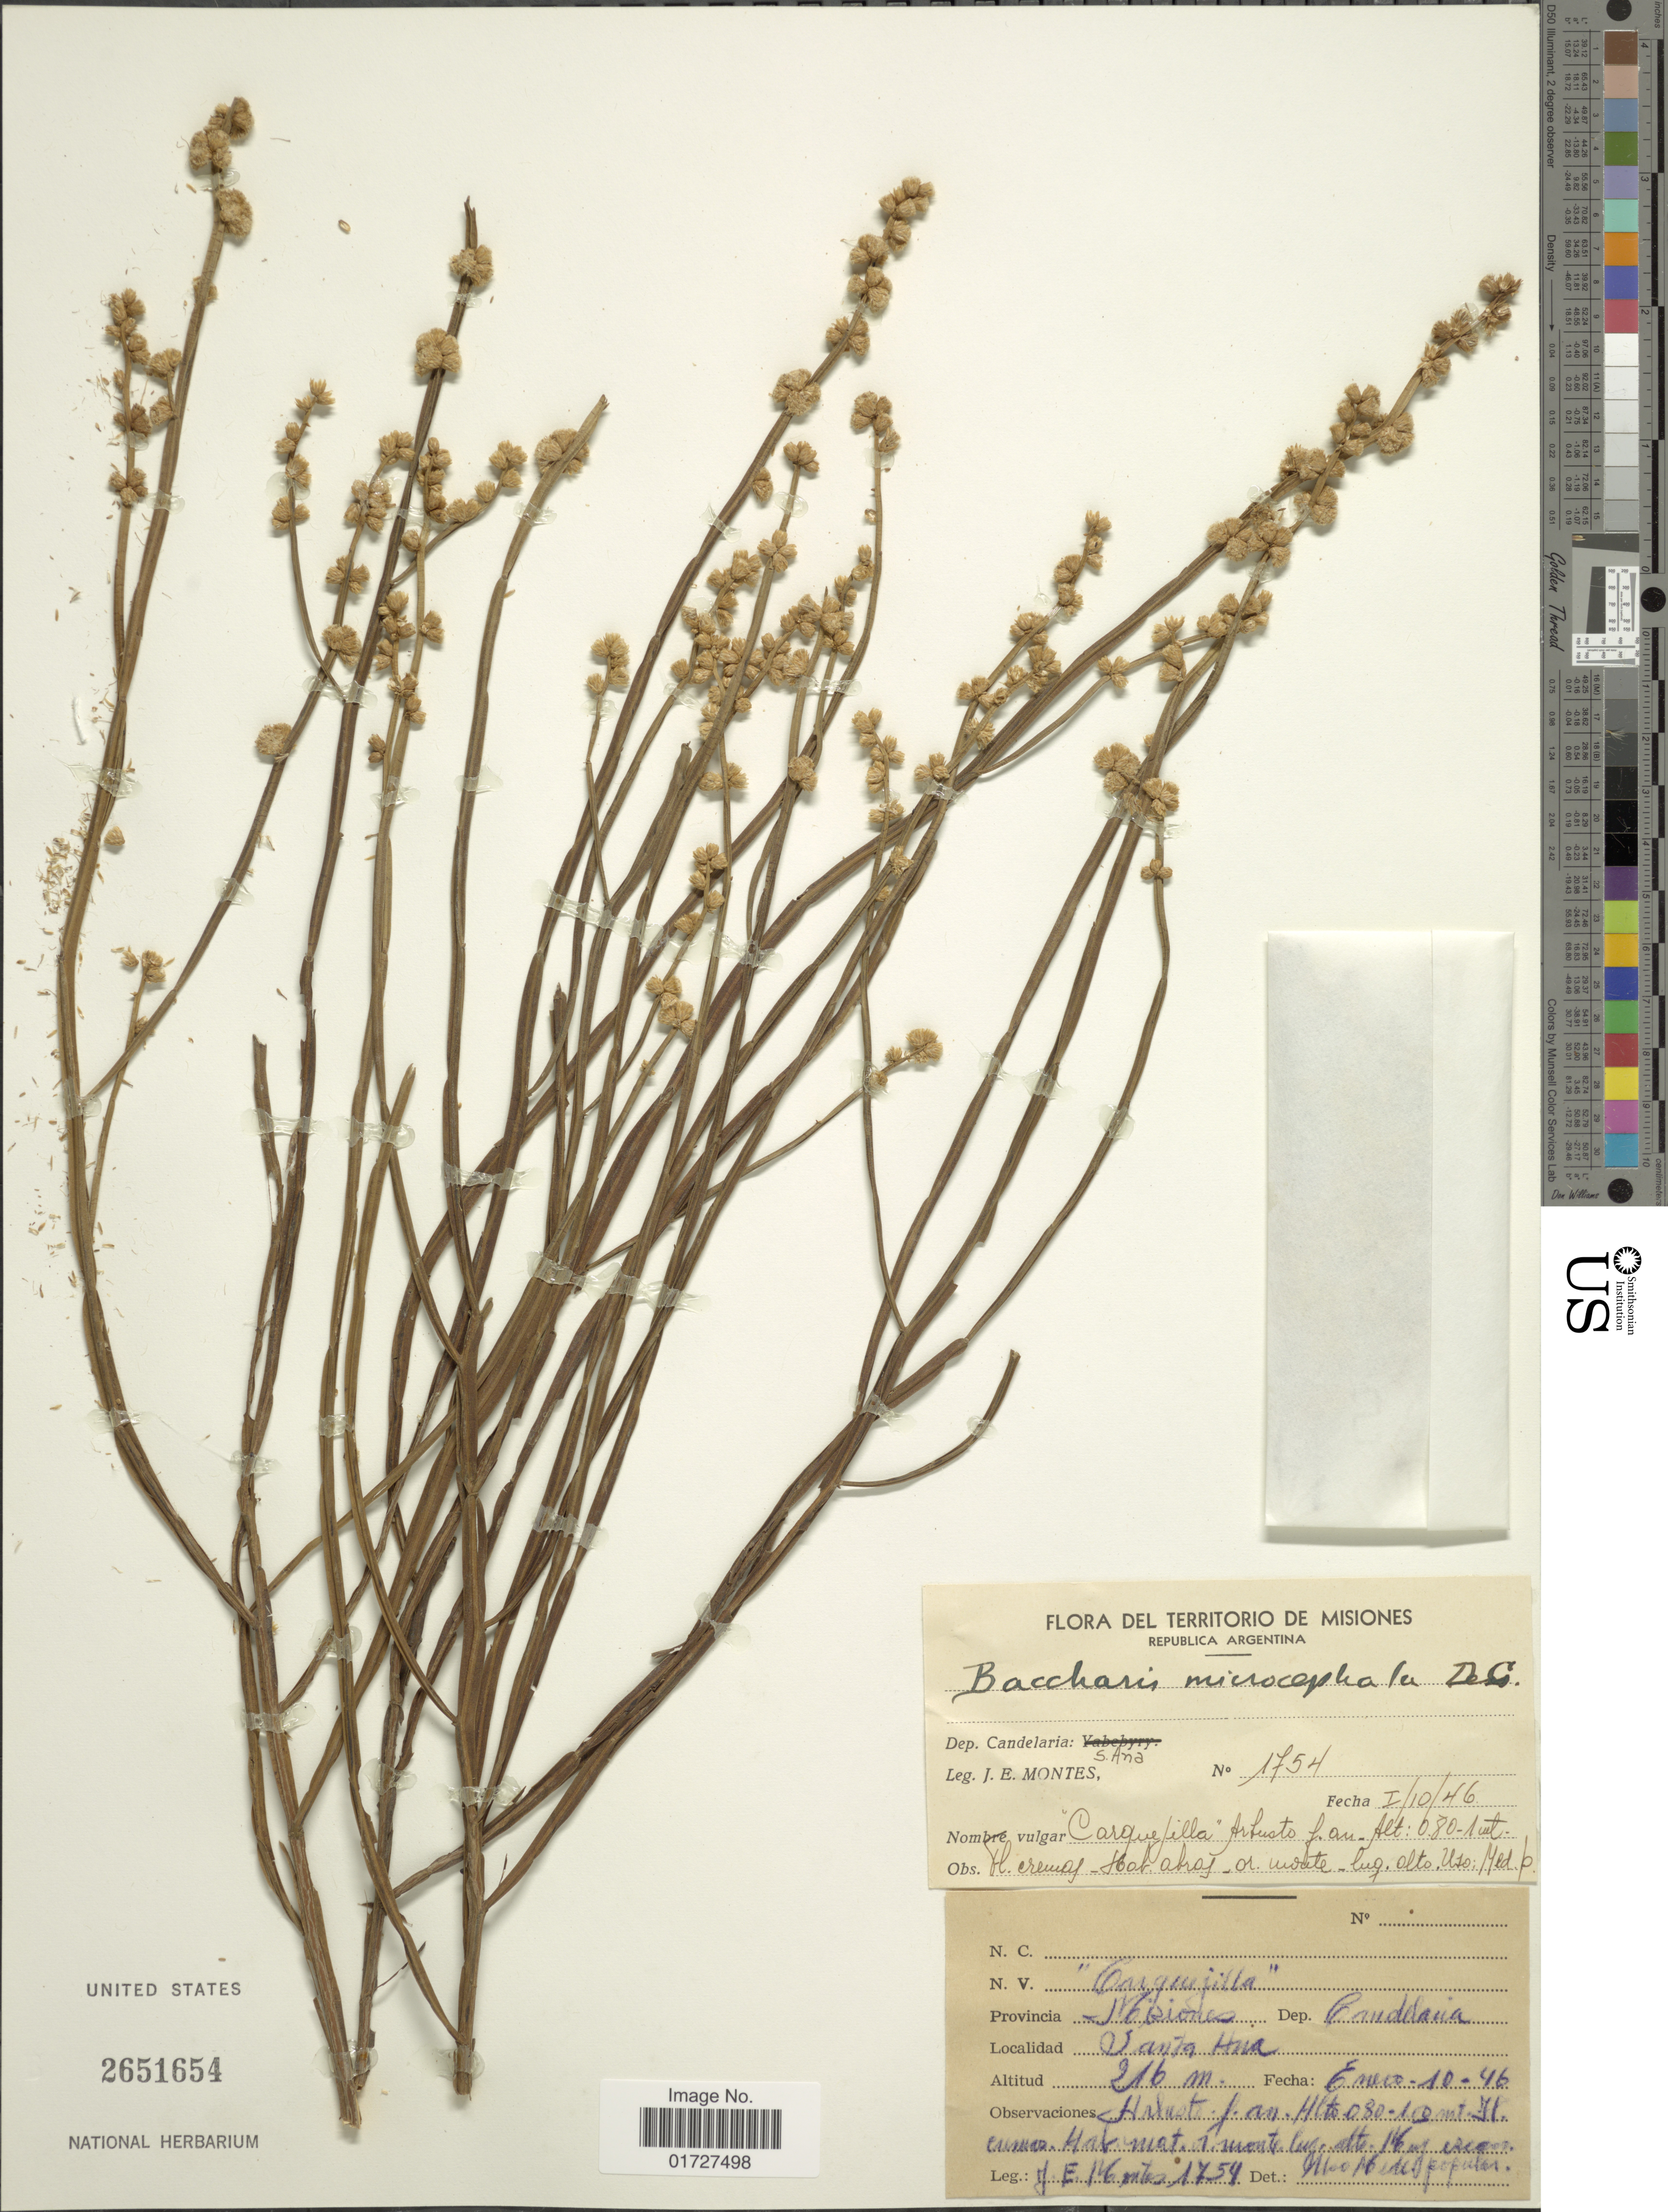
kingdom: Plantae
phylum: Tracheophyta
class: Magnoliopsida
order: Asterales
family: Asteraceae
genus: Baccharis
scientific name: Baccharis microcephala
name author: (Less.) DC.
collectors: J. E. Montes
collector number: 1754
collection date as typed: Transcribed d/m/y: 10/1/46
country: Argentina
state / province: Misiones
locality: Dep. Candelaria, Santa Ana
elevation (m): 216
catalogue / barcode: US 2651654